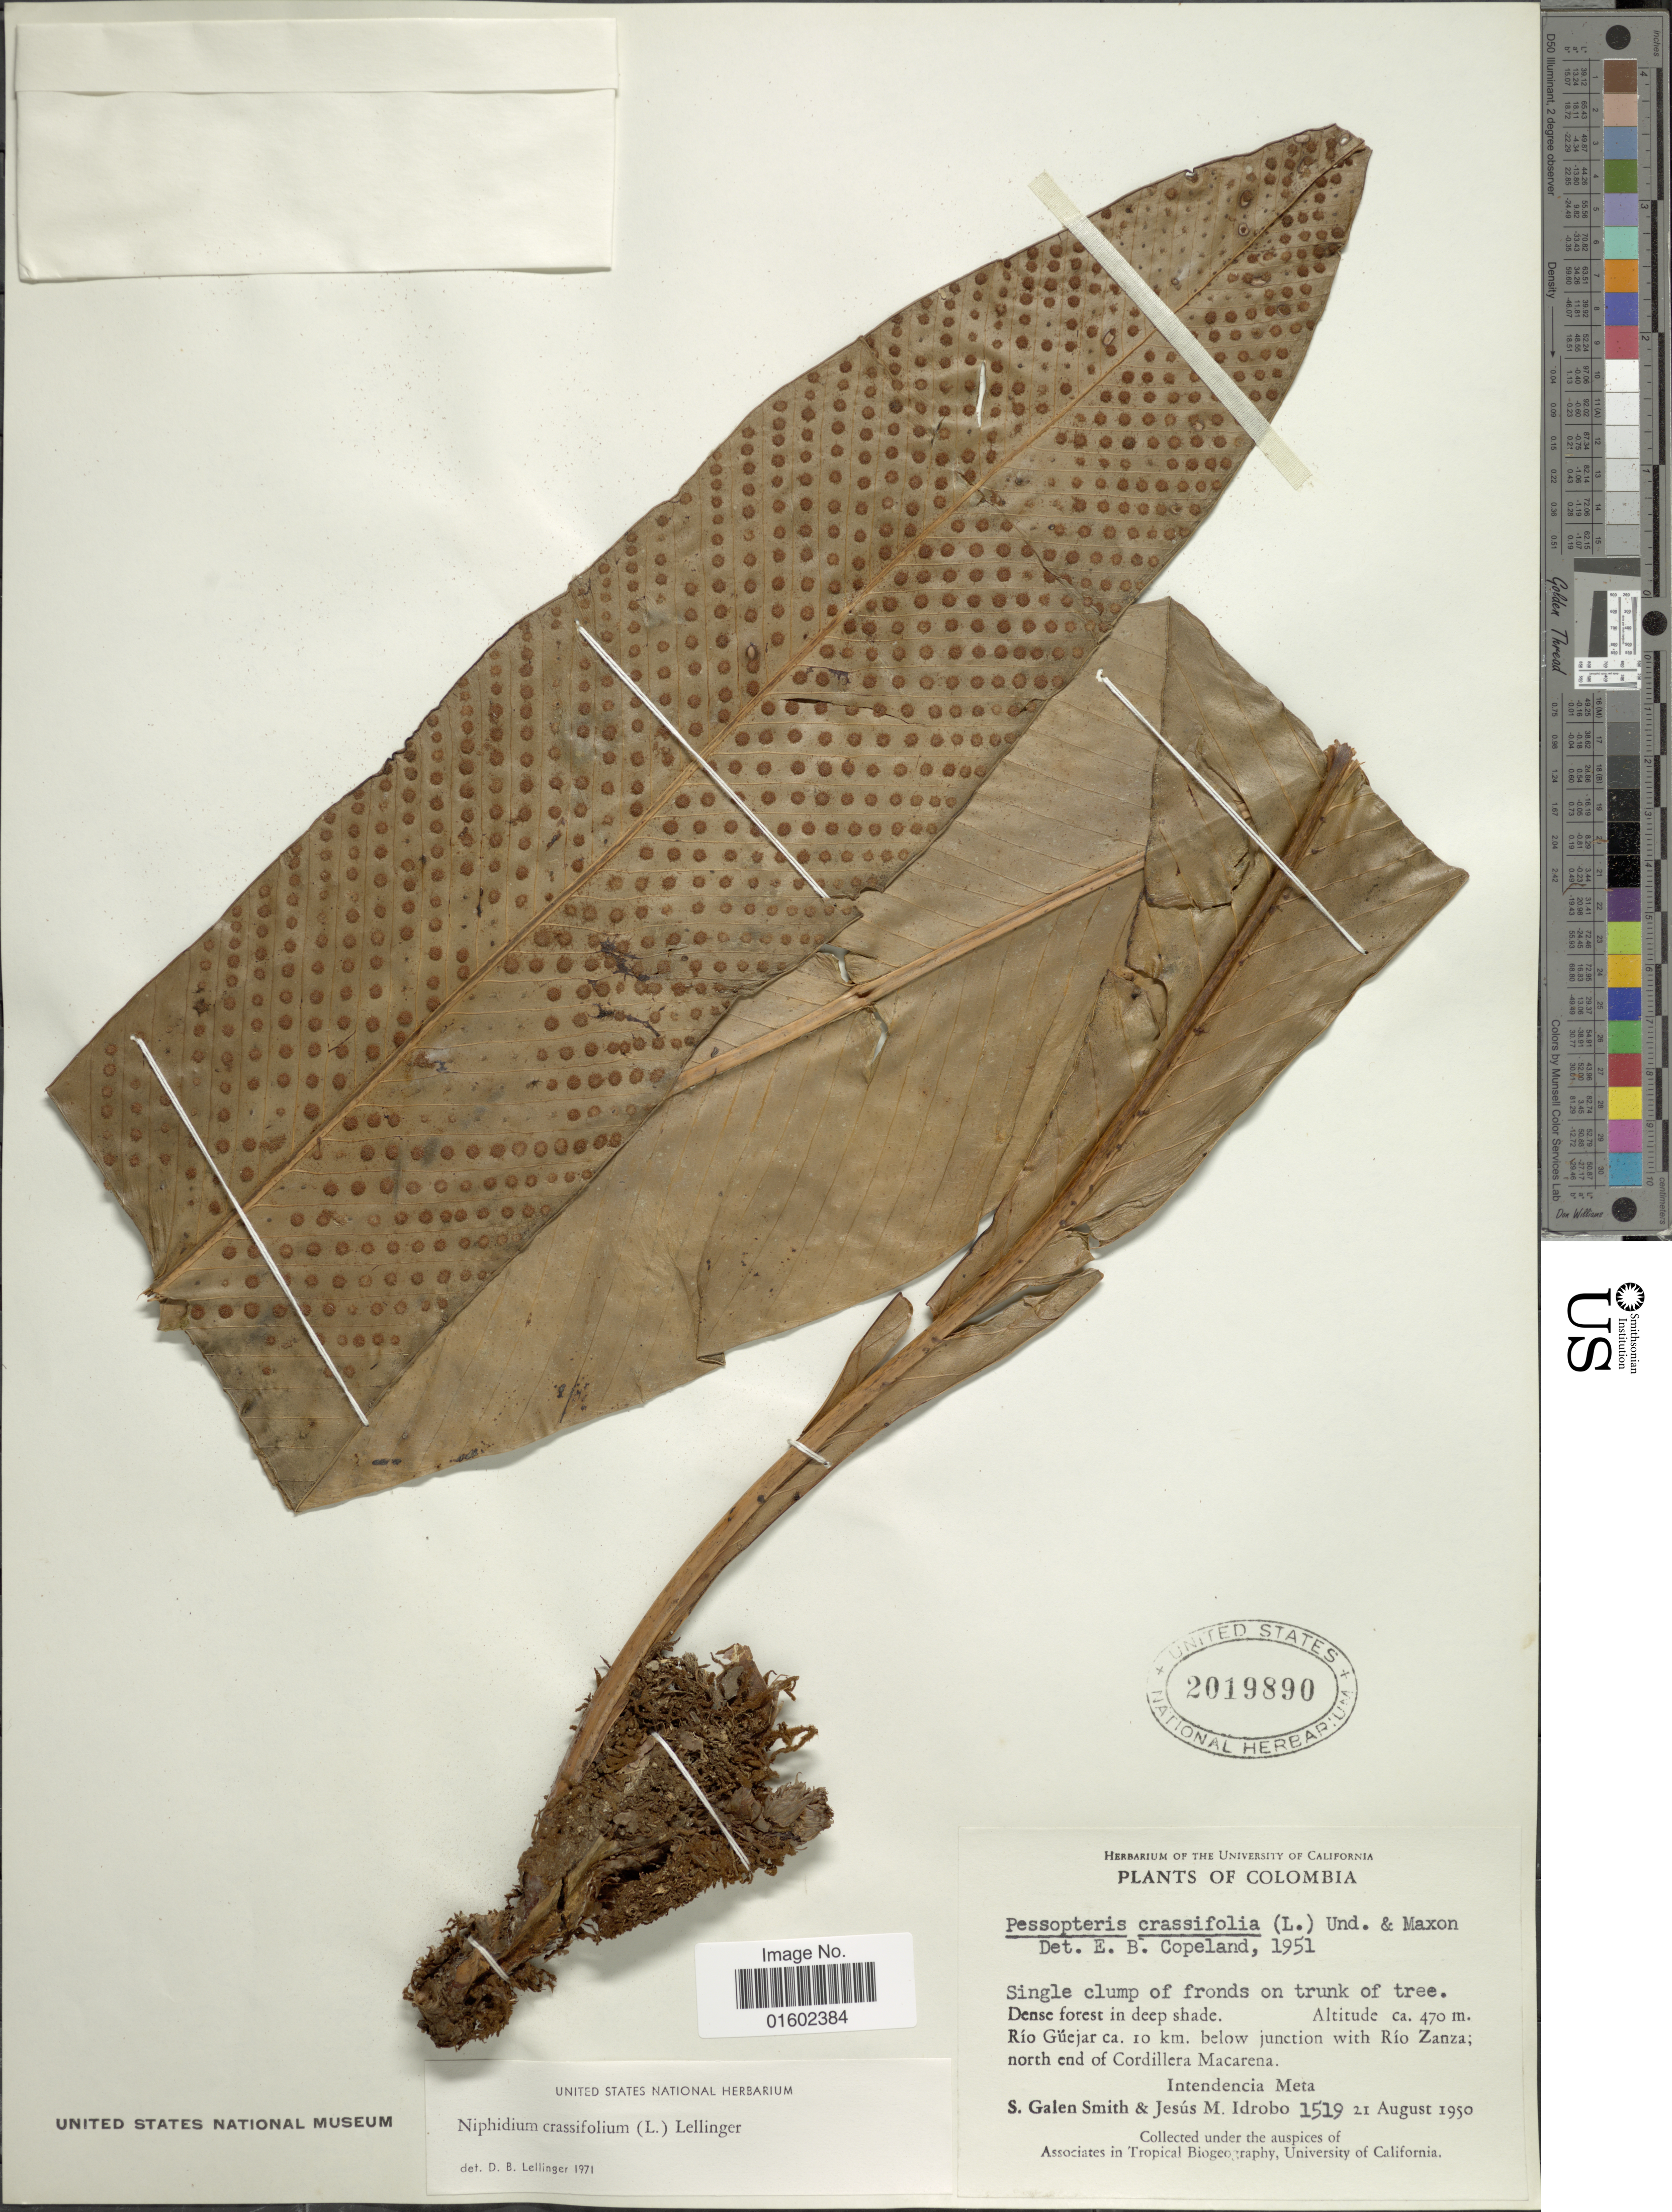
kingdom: Plantae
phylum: Tracheophyta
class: Polypodiopsida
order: Polypodiales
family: Polypodiaceae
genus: Niphidium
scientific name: Niphidium crassifolium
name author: (L.) Lellinger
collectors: S. G. Smith & J. M. Idrobo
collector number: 1519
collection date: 1950-08-21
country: Colombia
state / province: Meta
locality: Rio Guerjar ca. 10 km. below juntcion with Rio Zanza: north end of Cordillera Macarena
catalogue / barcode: US 2019890